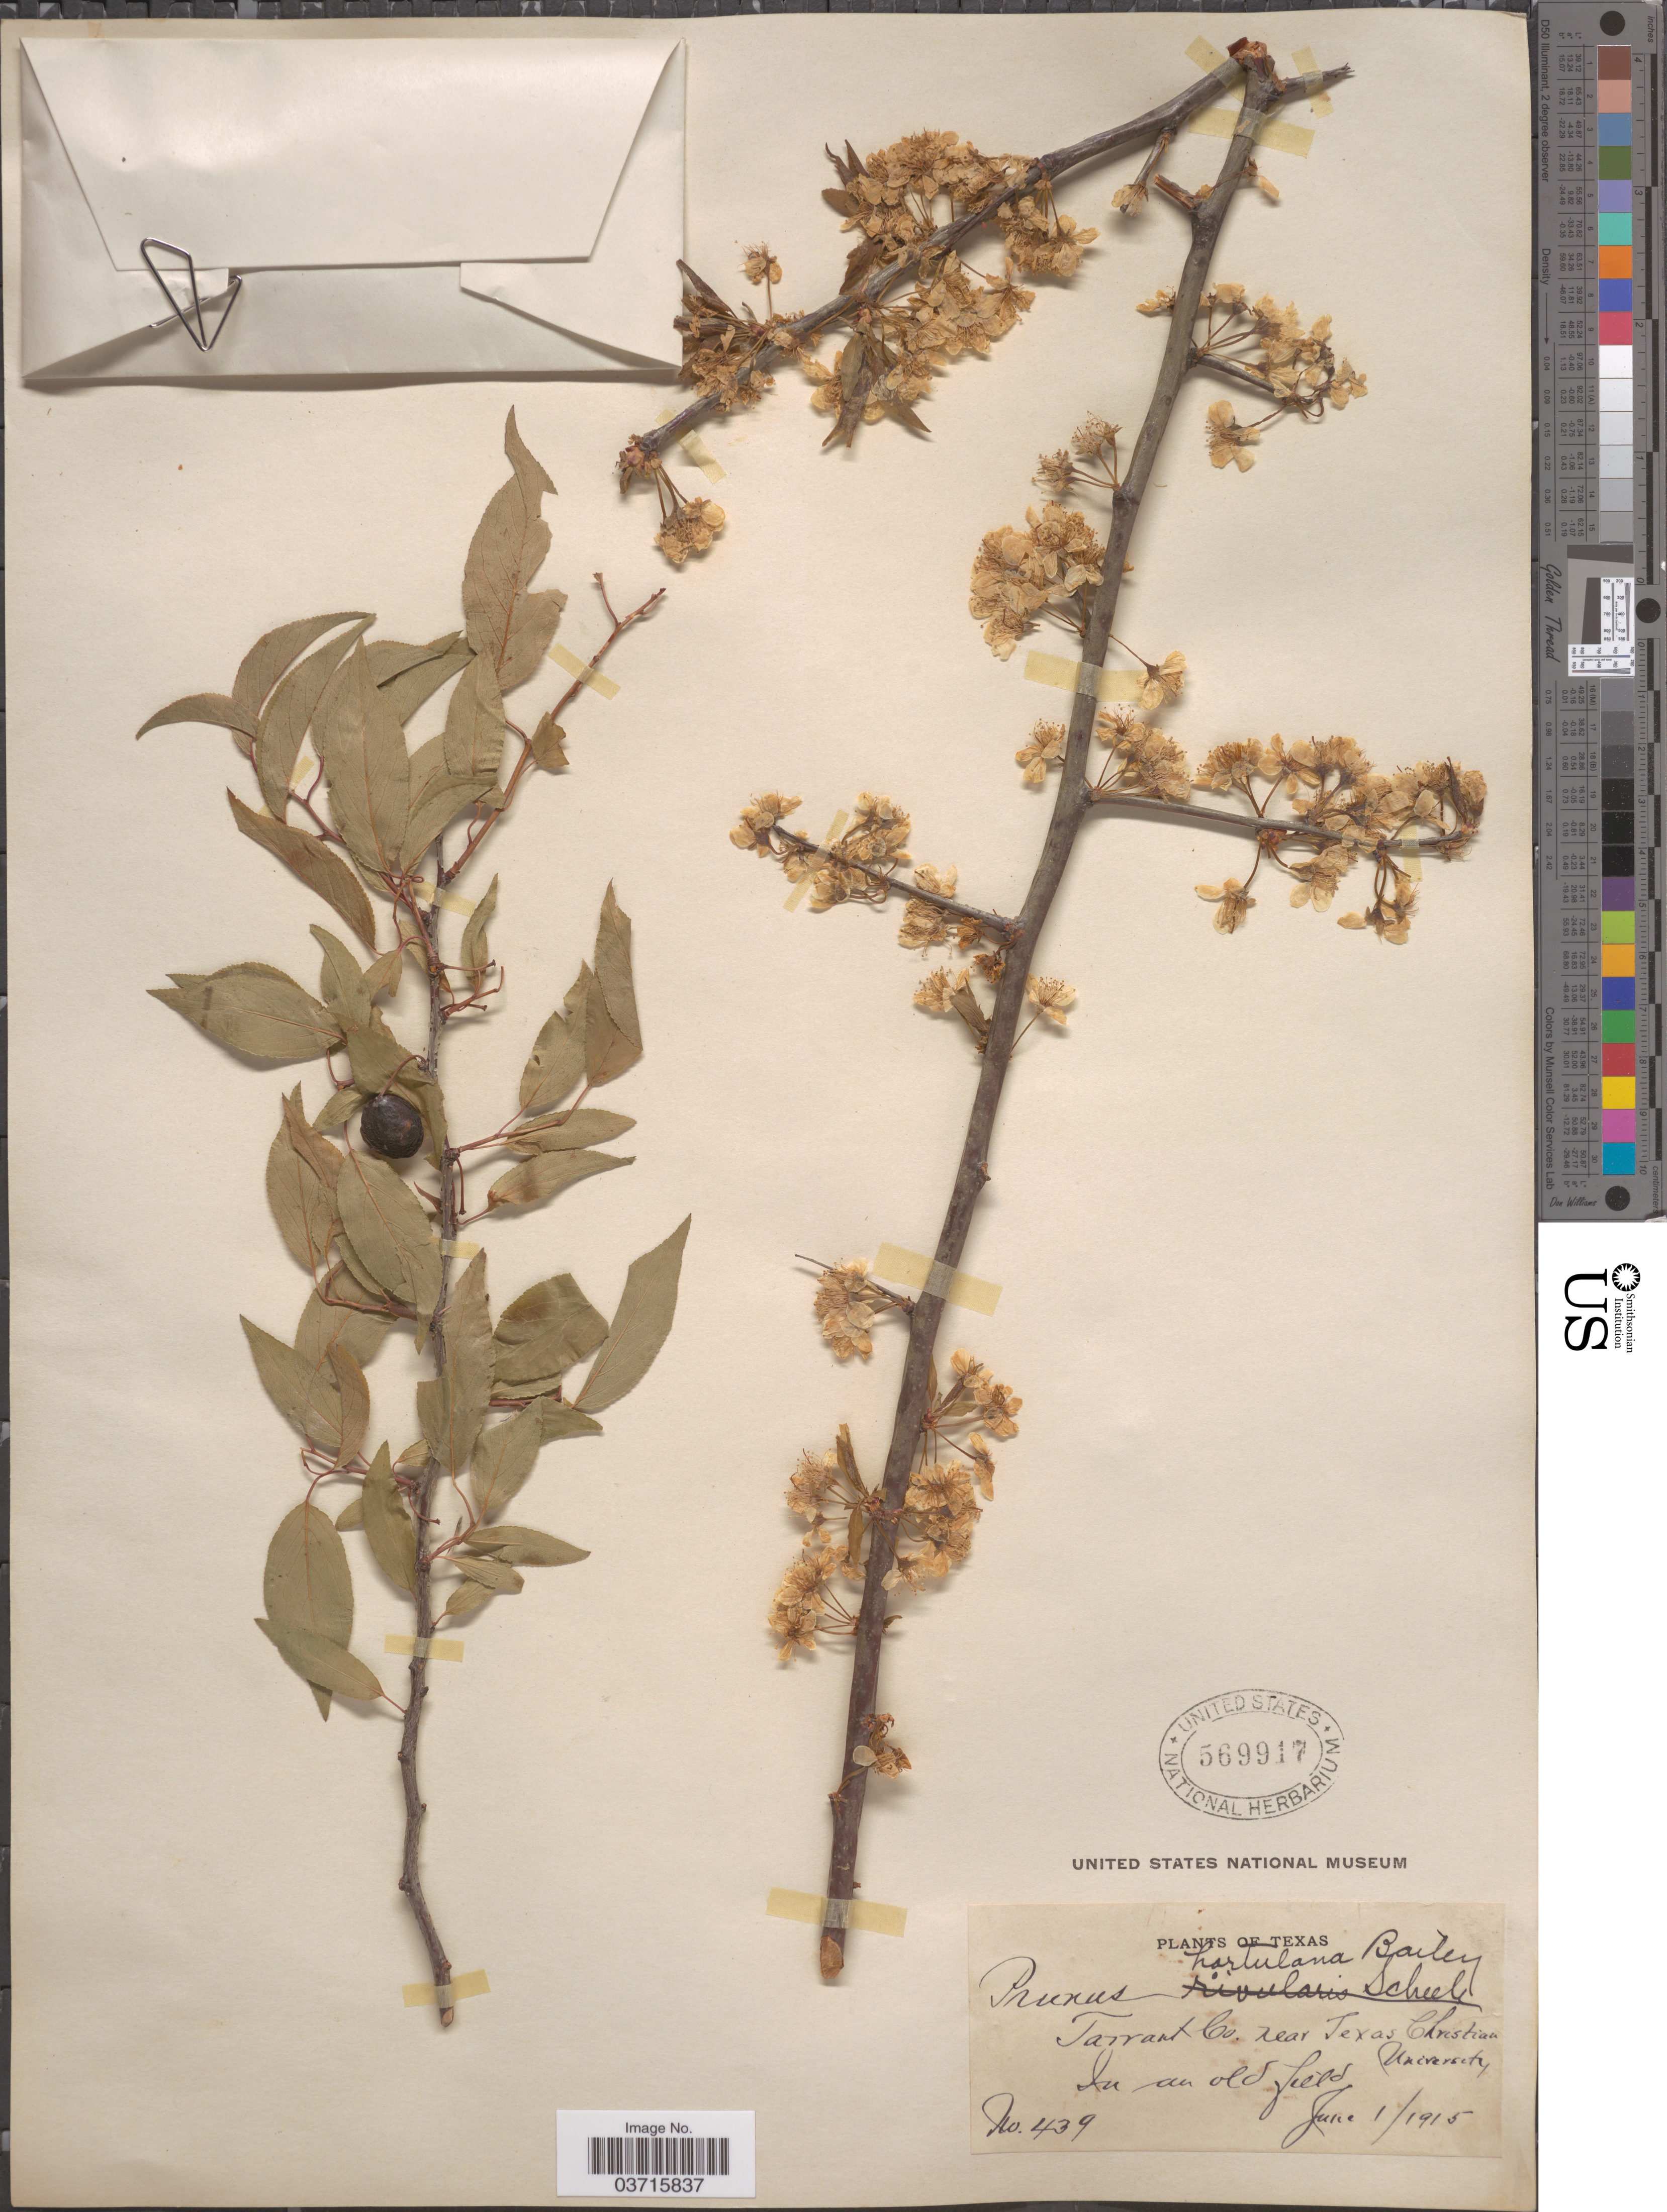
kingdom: Plantae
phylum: Tracheophyta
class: Magnoliopsida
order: Rosales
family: Rosaceae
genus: Prunus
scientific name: Prunus hortulana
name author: L.H. Bailey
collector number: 439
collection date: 1915-06-01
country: United States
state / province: Texas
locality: Tarrant Co. near Texas Christian University. In an old field.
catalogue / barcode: US 569917